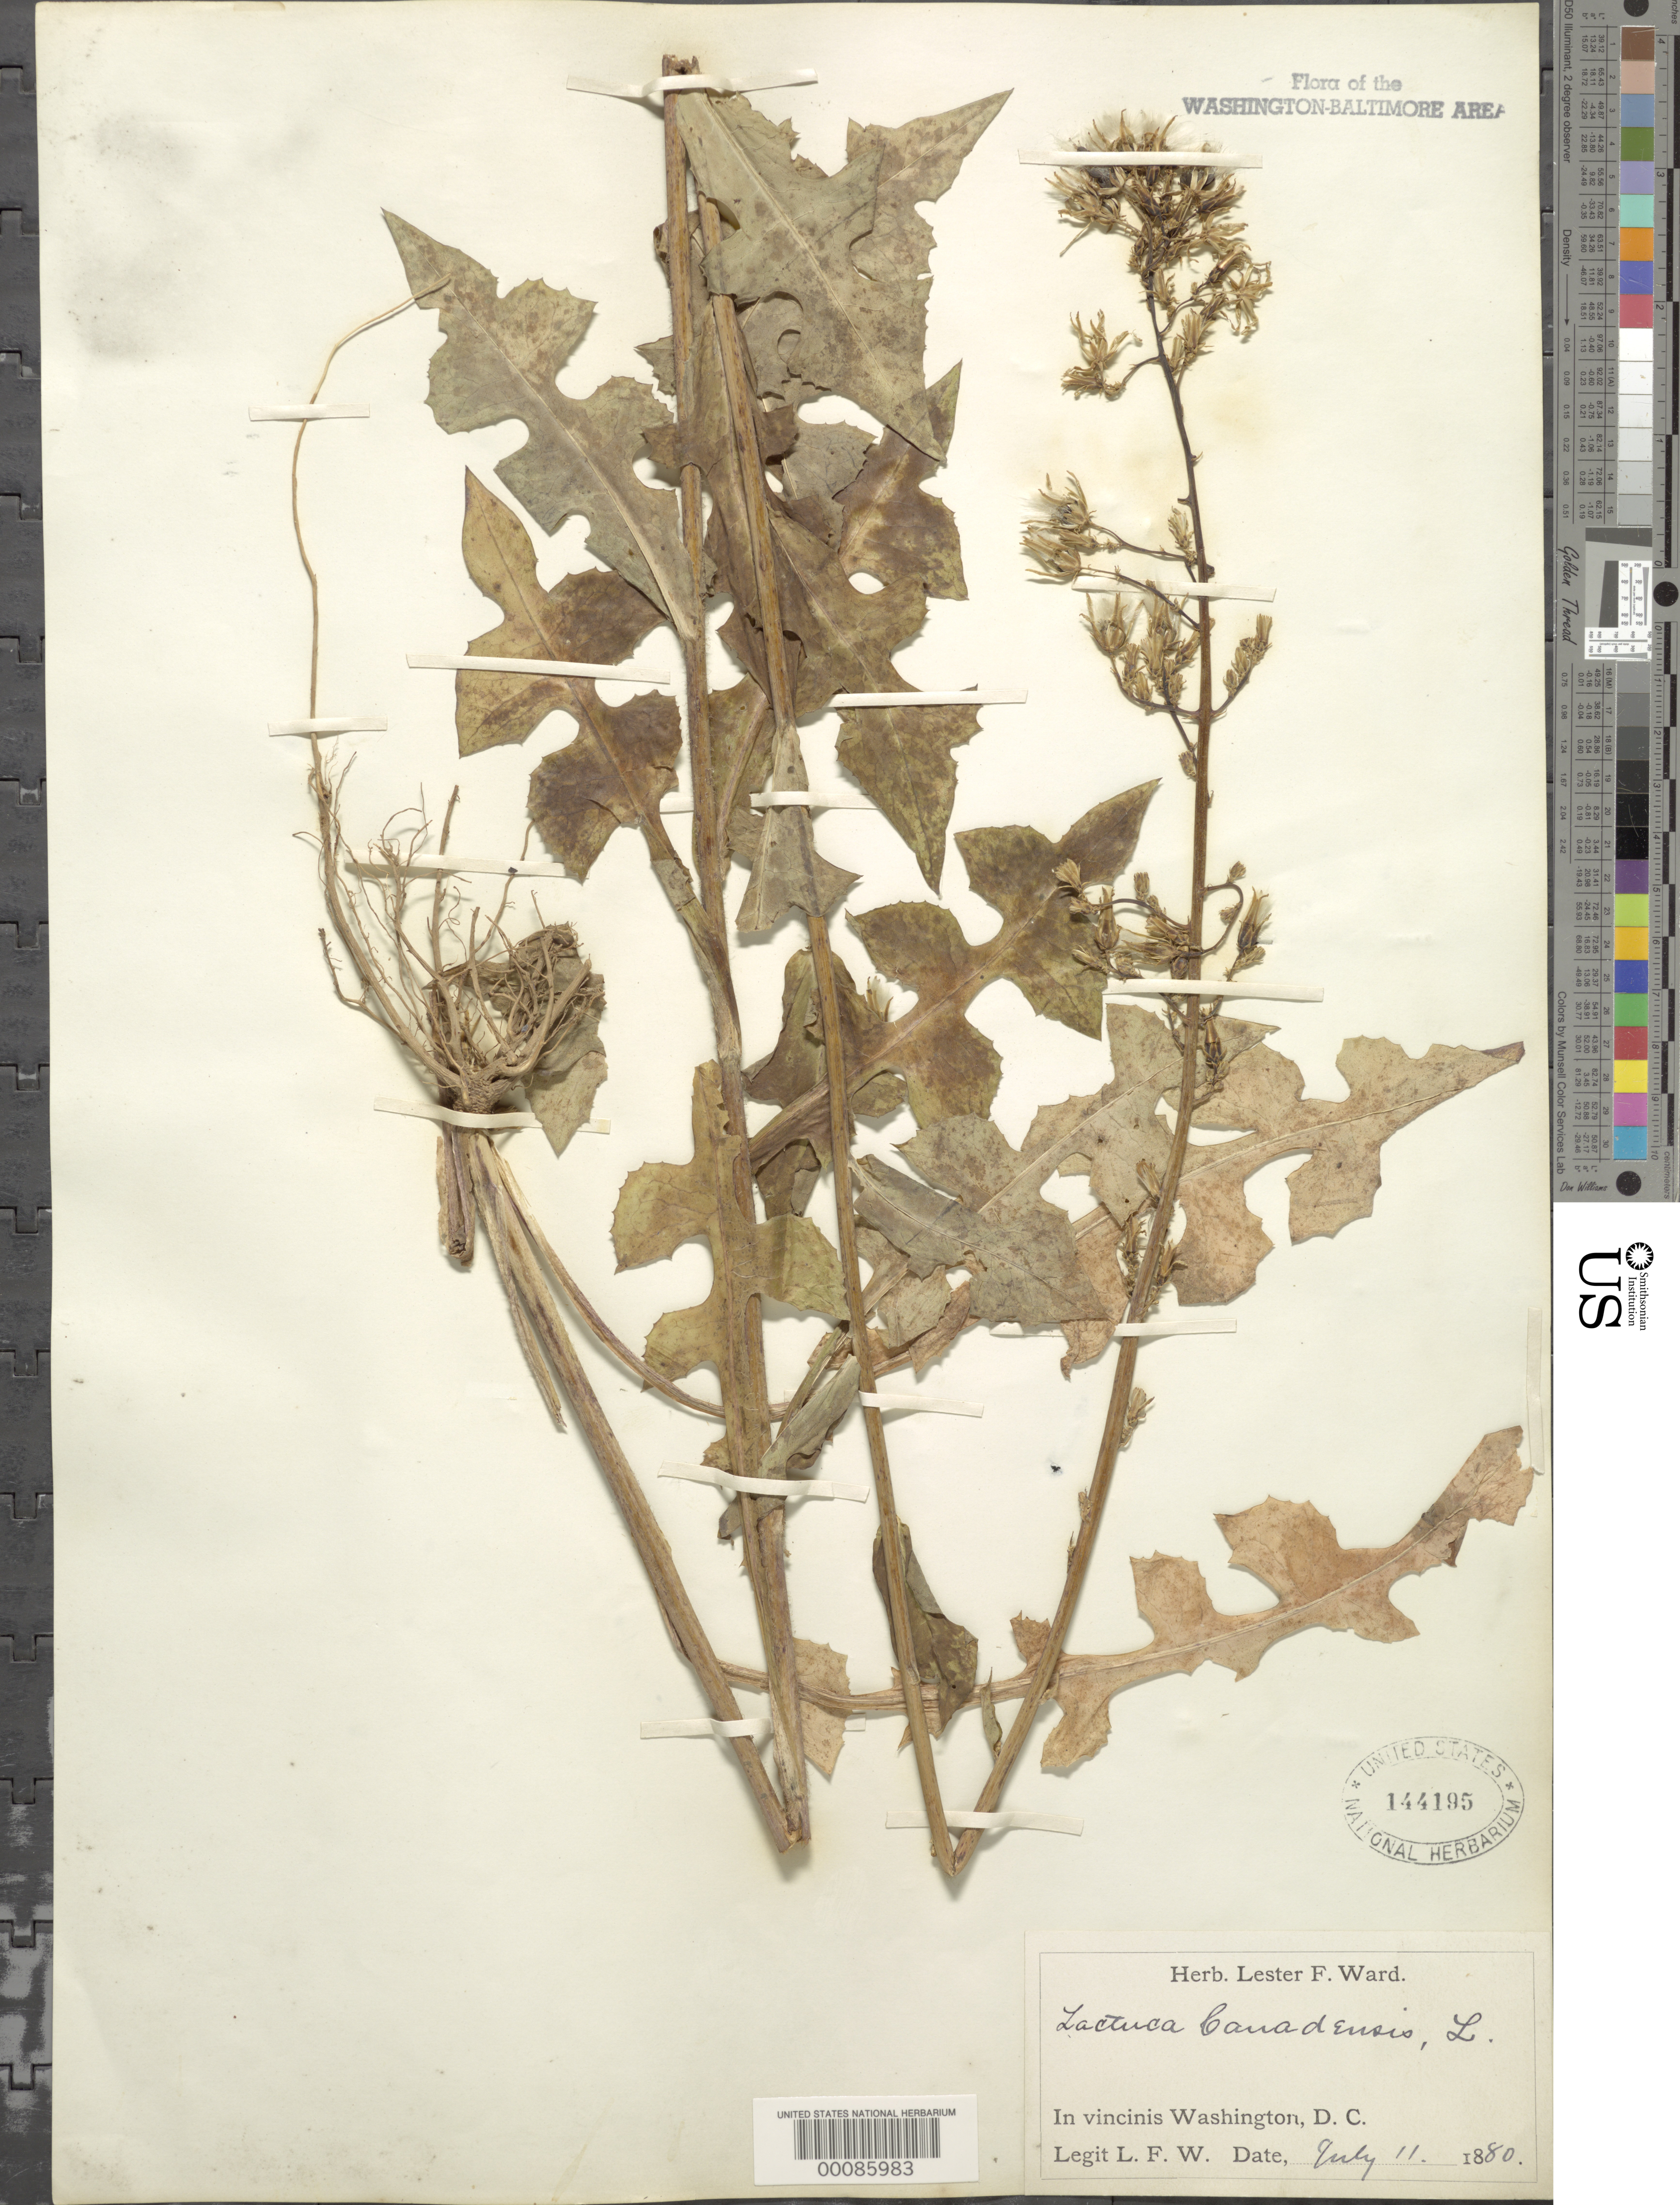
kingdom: Plantae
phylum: Tracheophyta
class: Magnoliopsida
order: Asterales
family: Asteraceae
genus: Lactuca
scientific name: Lactuca canadensis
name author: L.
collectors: L. F. Ward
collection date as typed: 11 Jul 1880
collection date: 1880-07-11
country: United States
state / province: District of Columbia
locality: DC vicinity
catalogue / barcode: US 144195